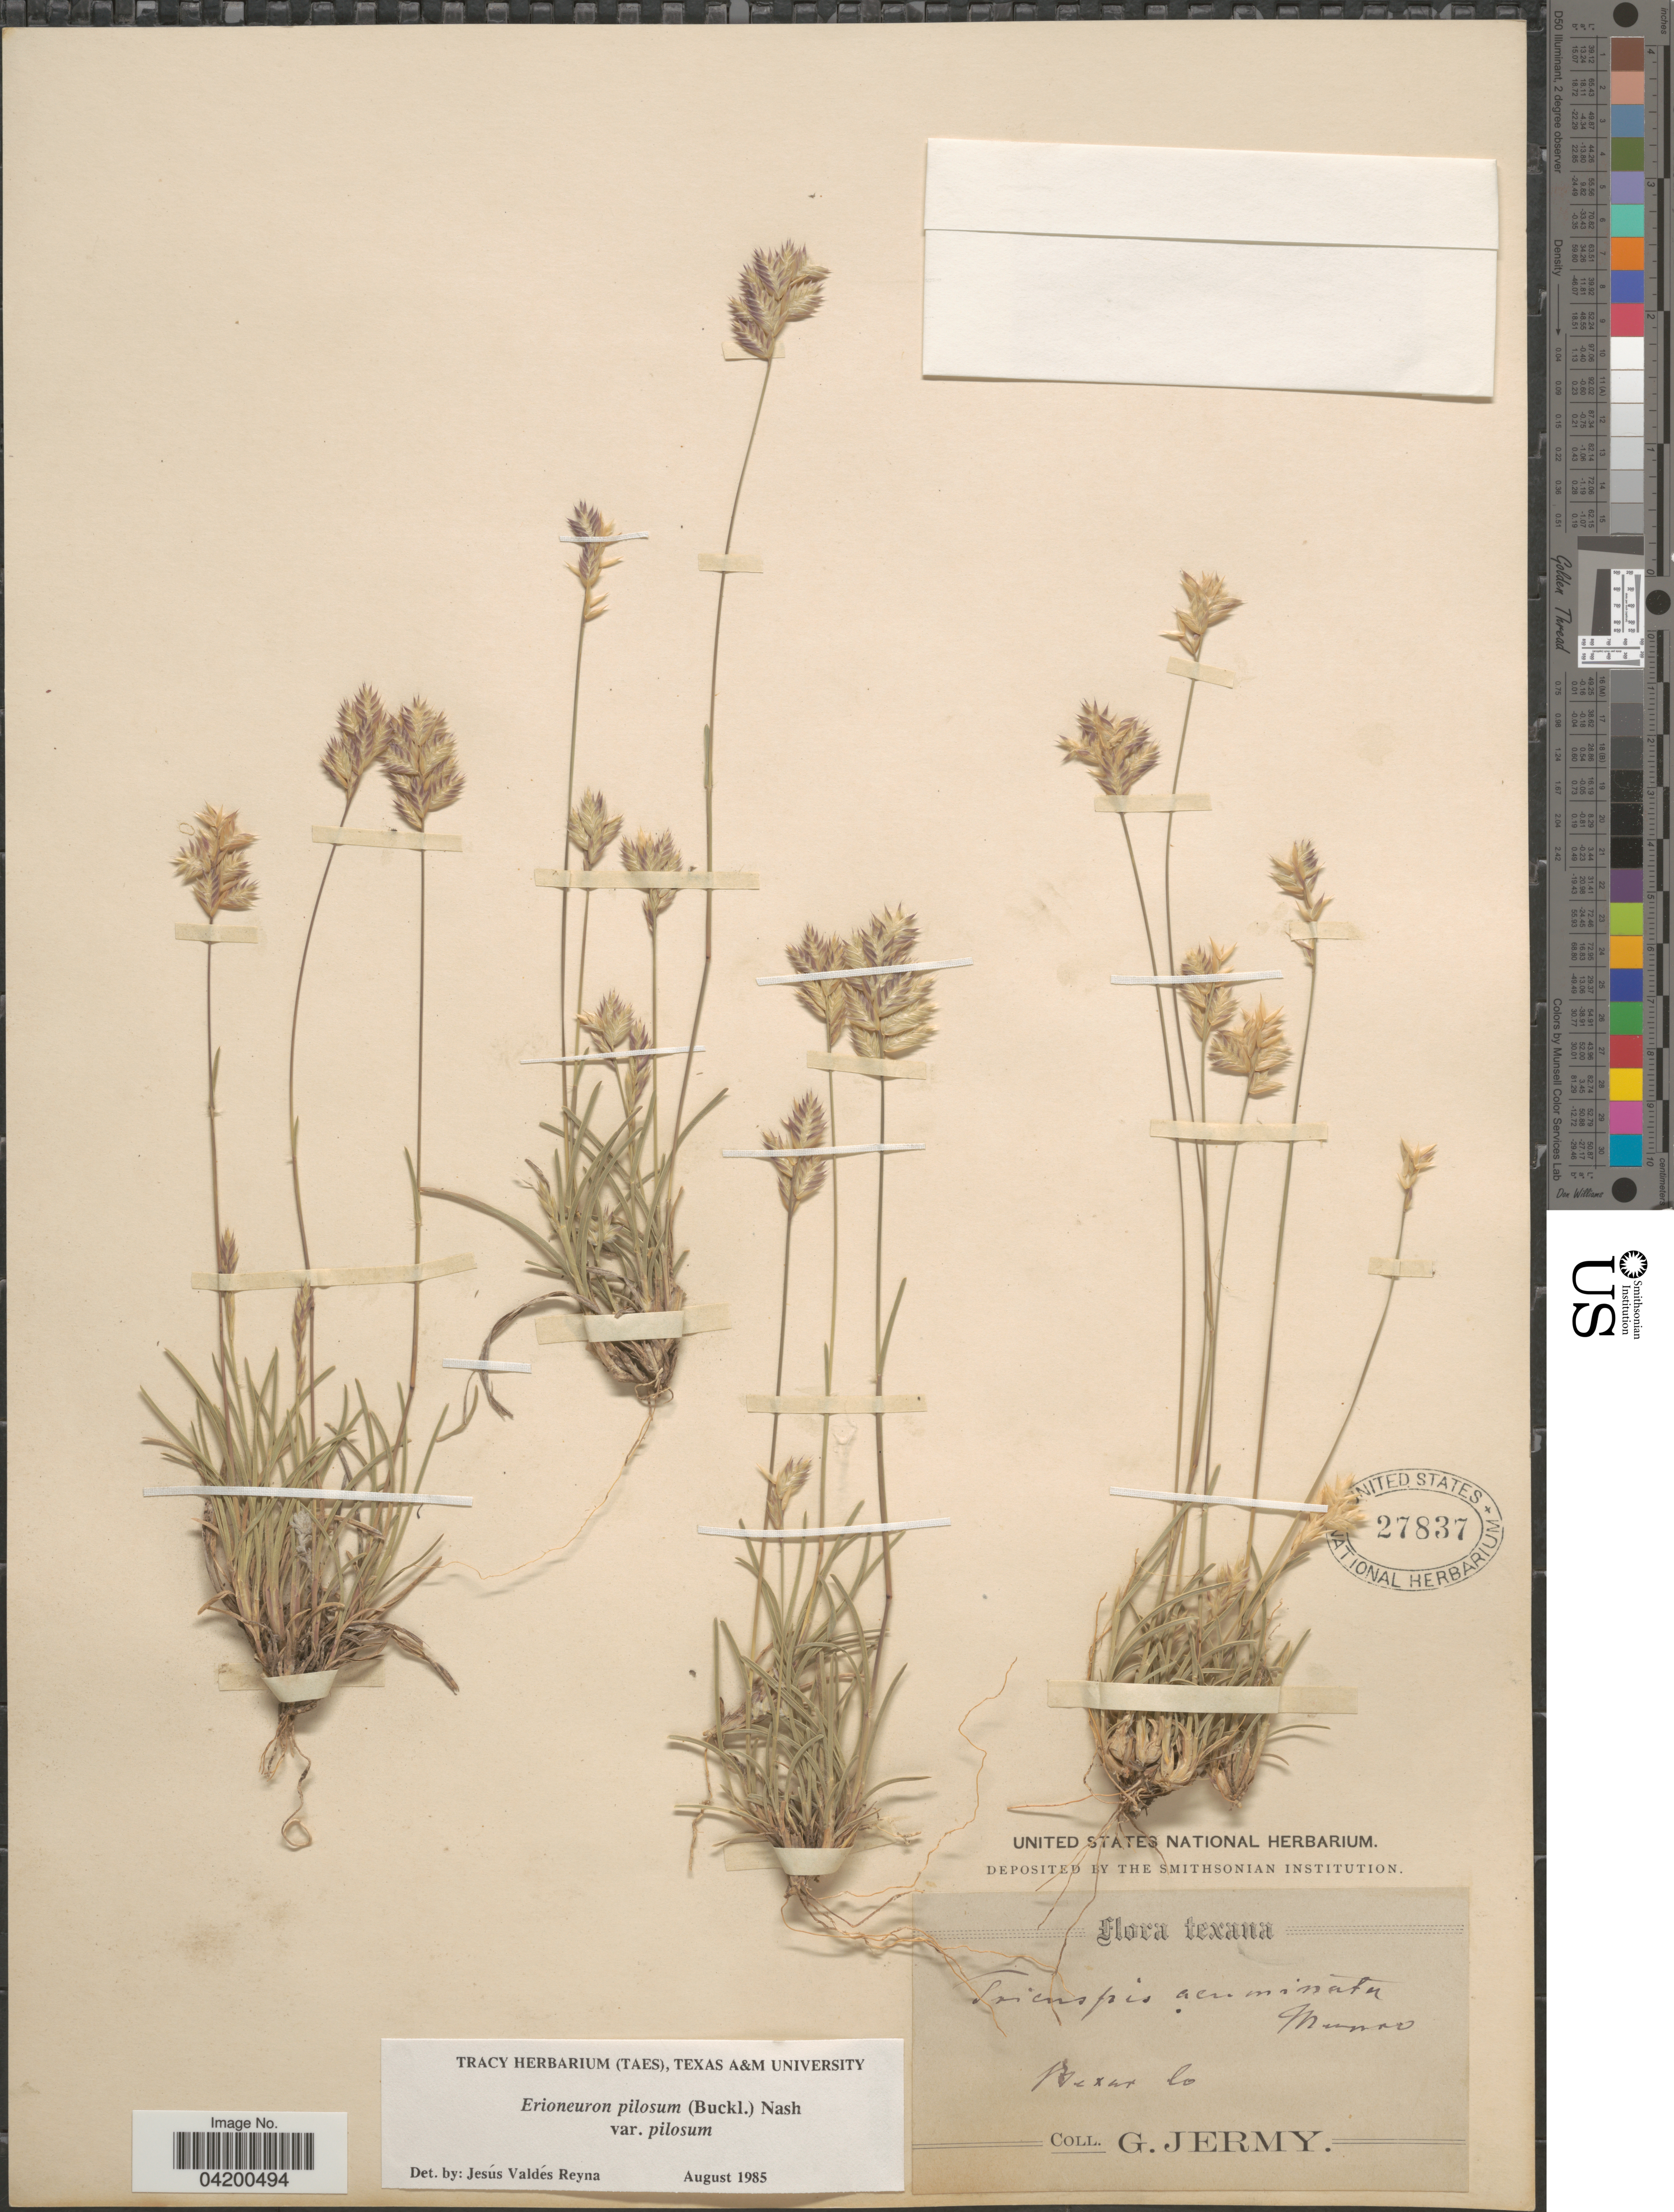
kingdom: Plantae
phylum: Tracheophyta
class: Liliopsida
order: Poales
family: Poaceae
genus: Erioneuron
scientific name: Erioneuron pilosum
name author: (Buckley) Nash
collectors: G. Jermy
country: United States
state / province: Texas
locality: Bexar Co.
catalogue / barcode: US 27837